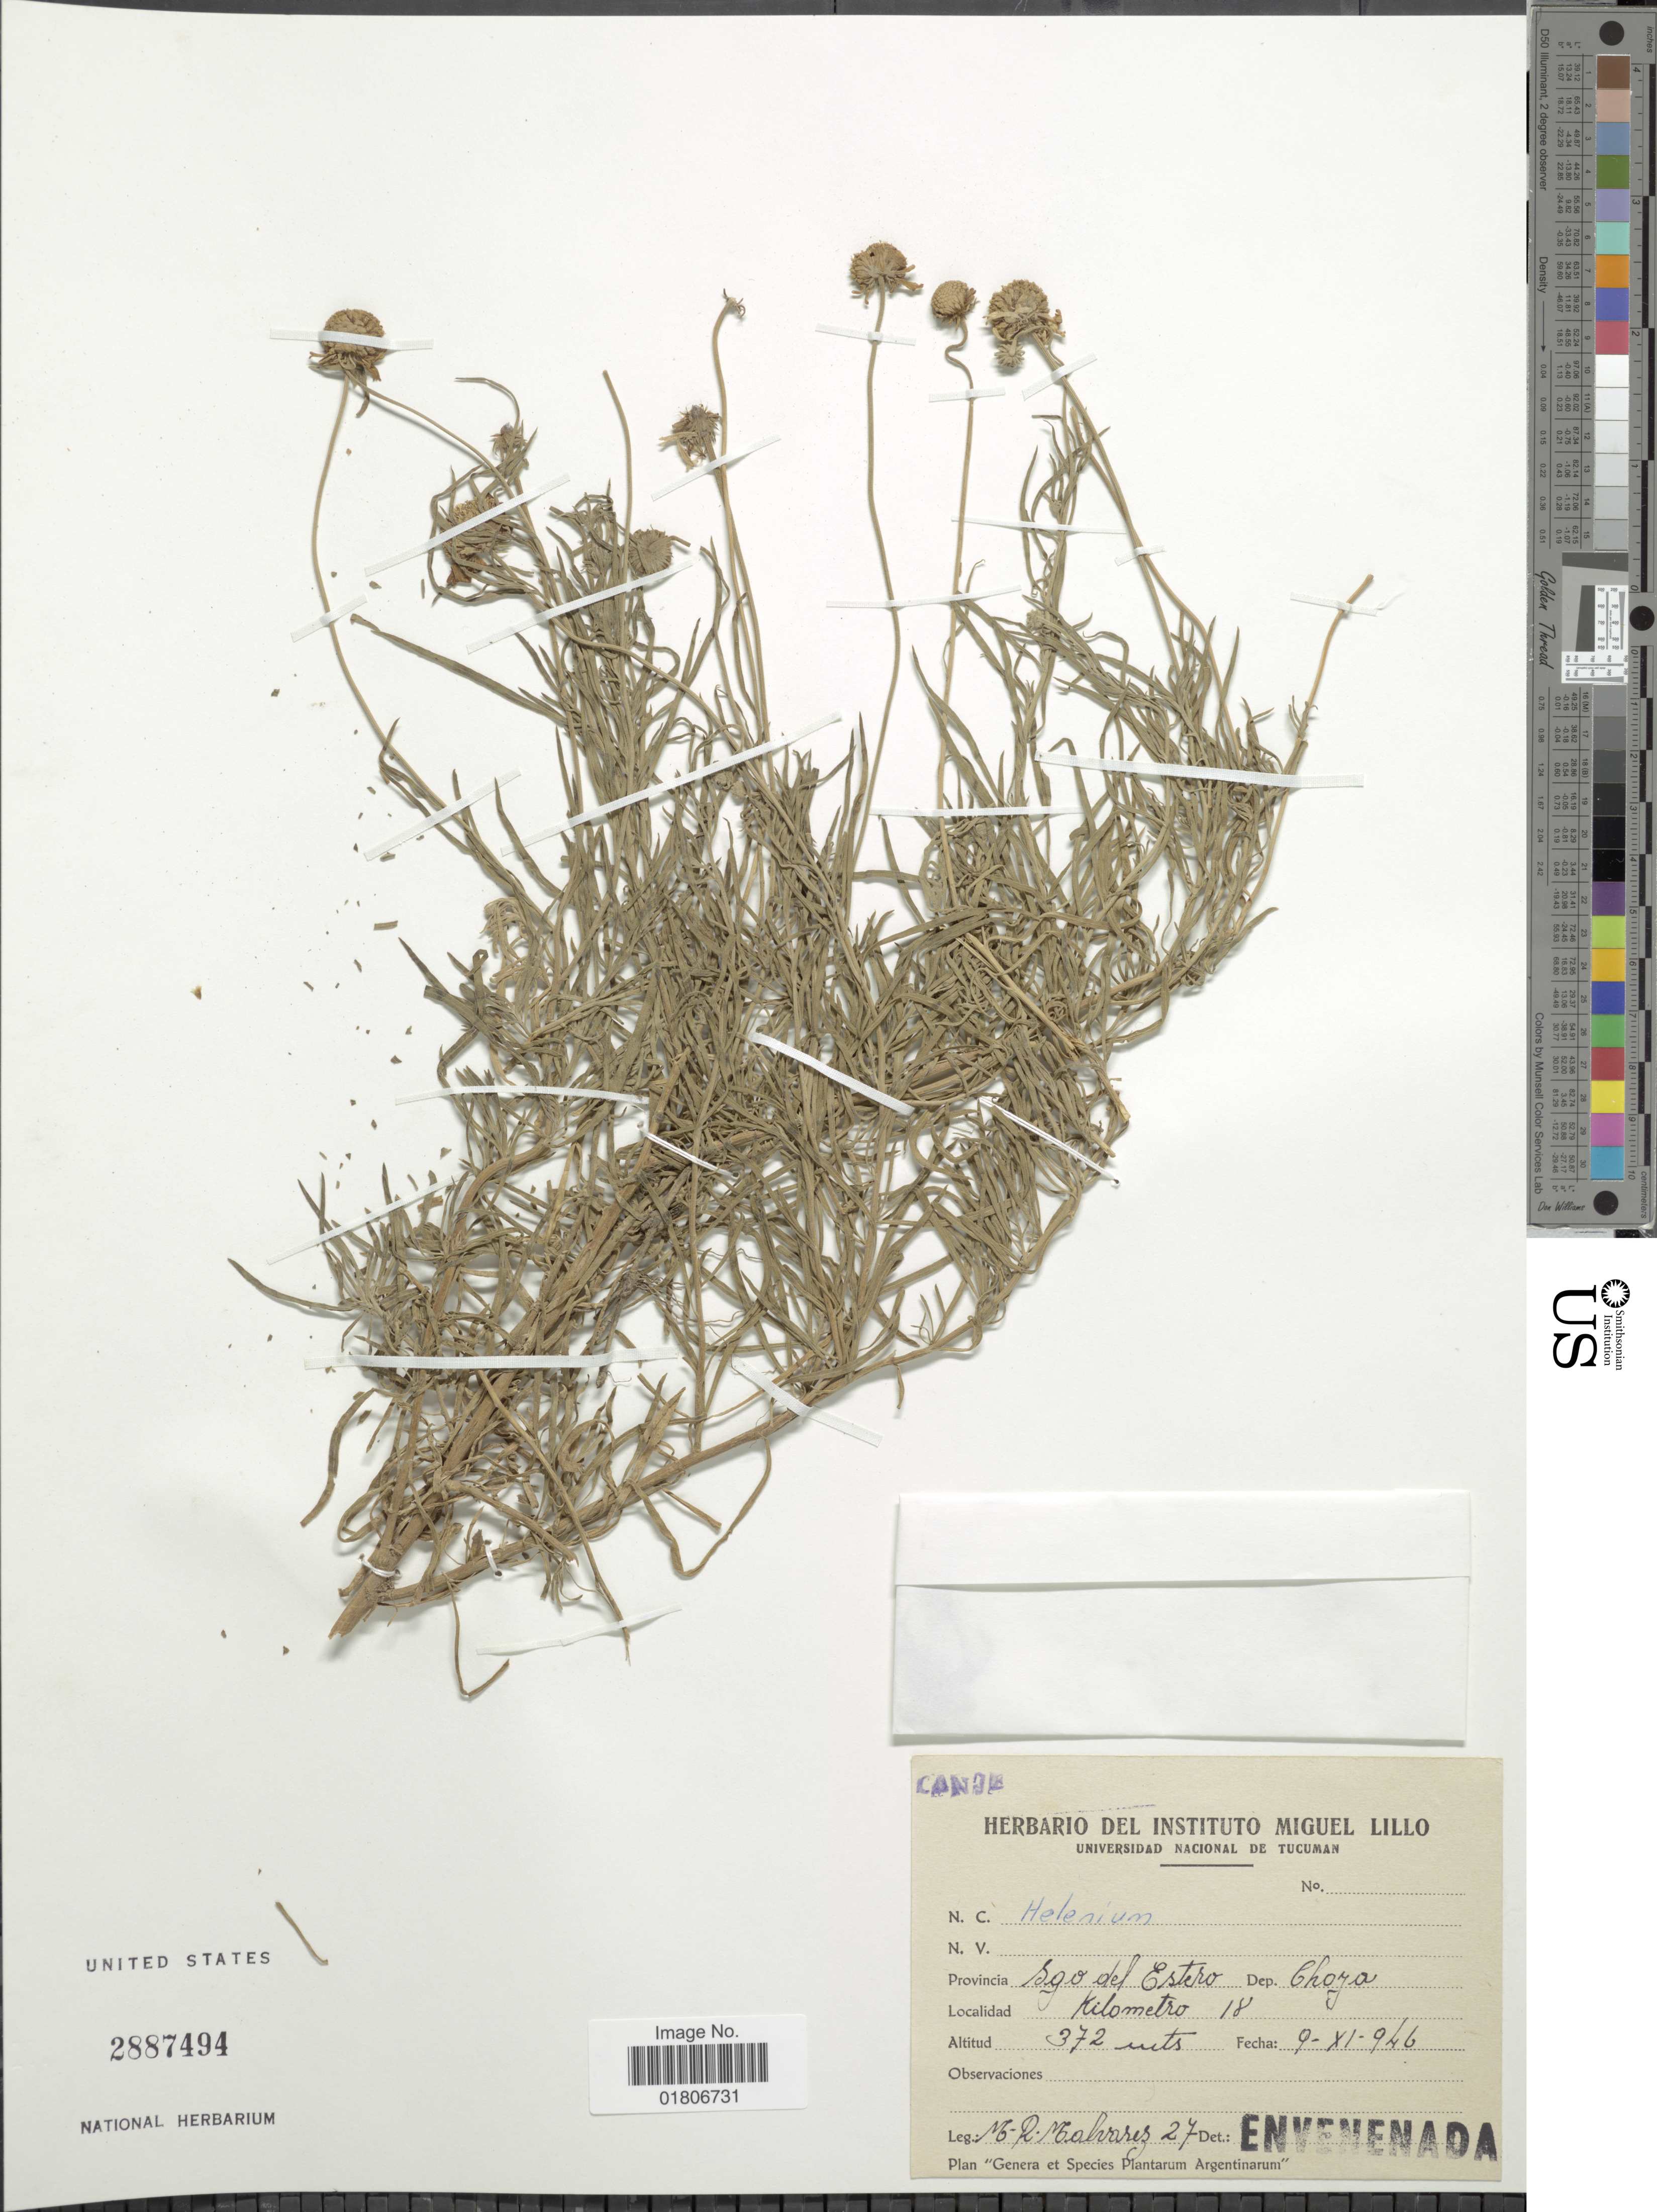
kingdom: Plantae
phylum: Tracheophyta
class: Magnoliopsida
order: Asterales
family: Asteraceae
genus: Helenium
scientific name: Helenium sp.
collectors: M. Malvárez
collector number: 27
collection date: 1946-11-09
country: Argentina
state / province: Santiago del Estero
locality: Dep. Choya. Kilometro 18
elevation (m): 372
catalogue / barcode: US 2887494